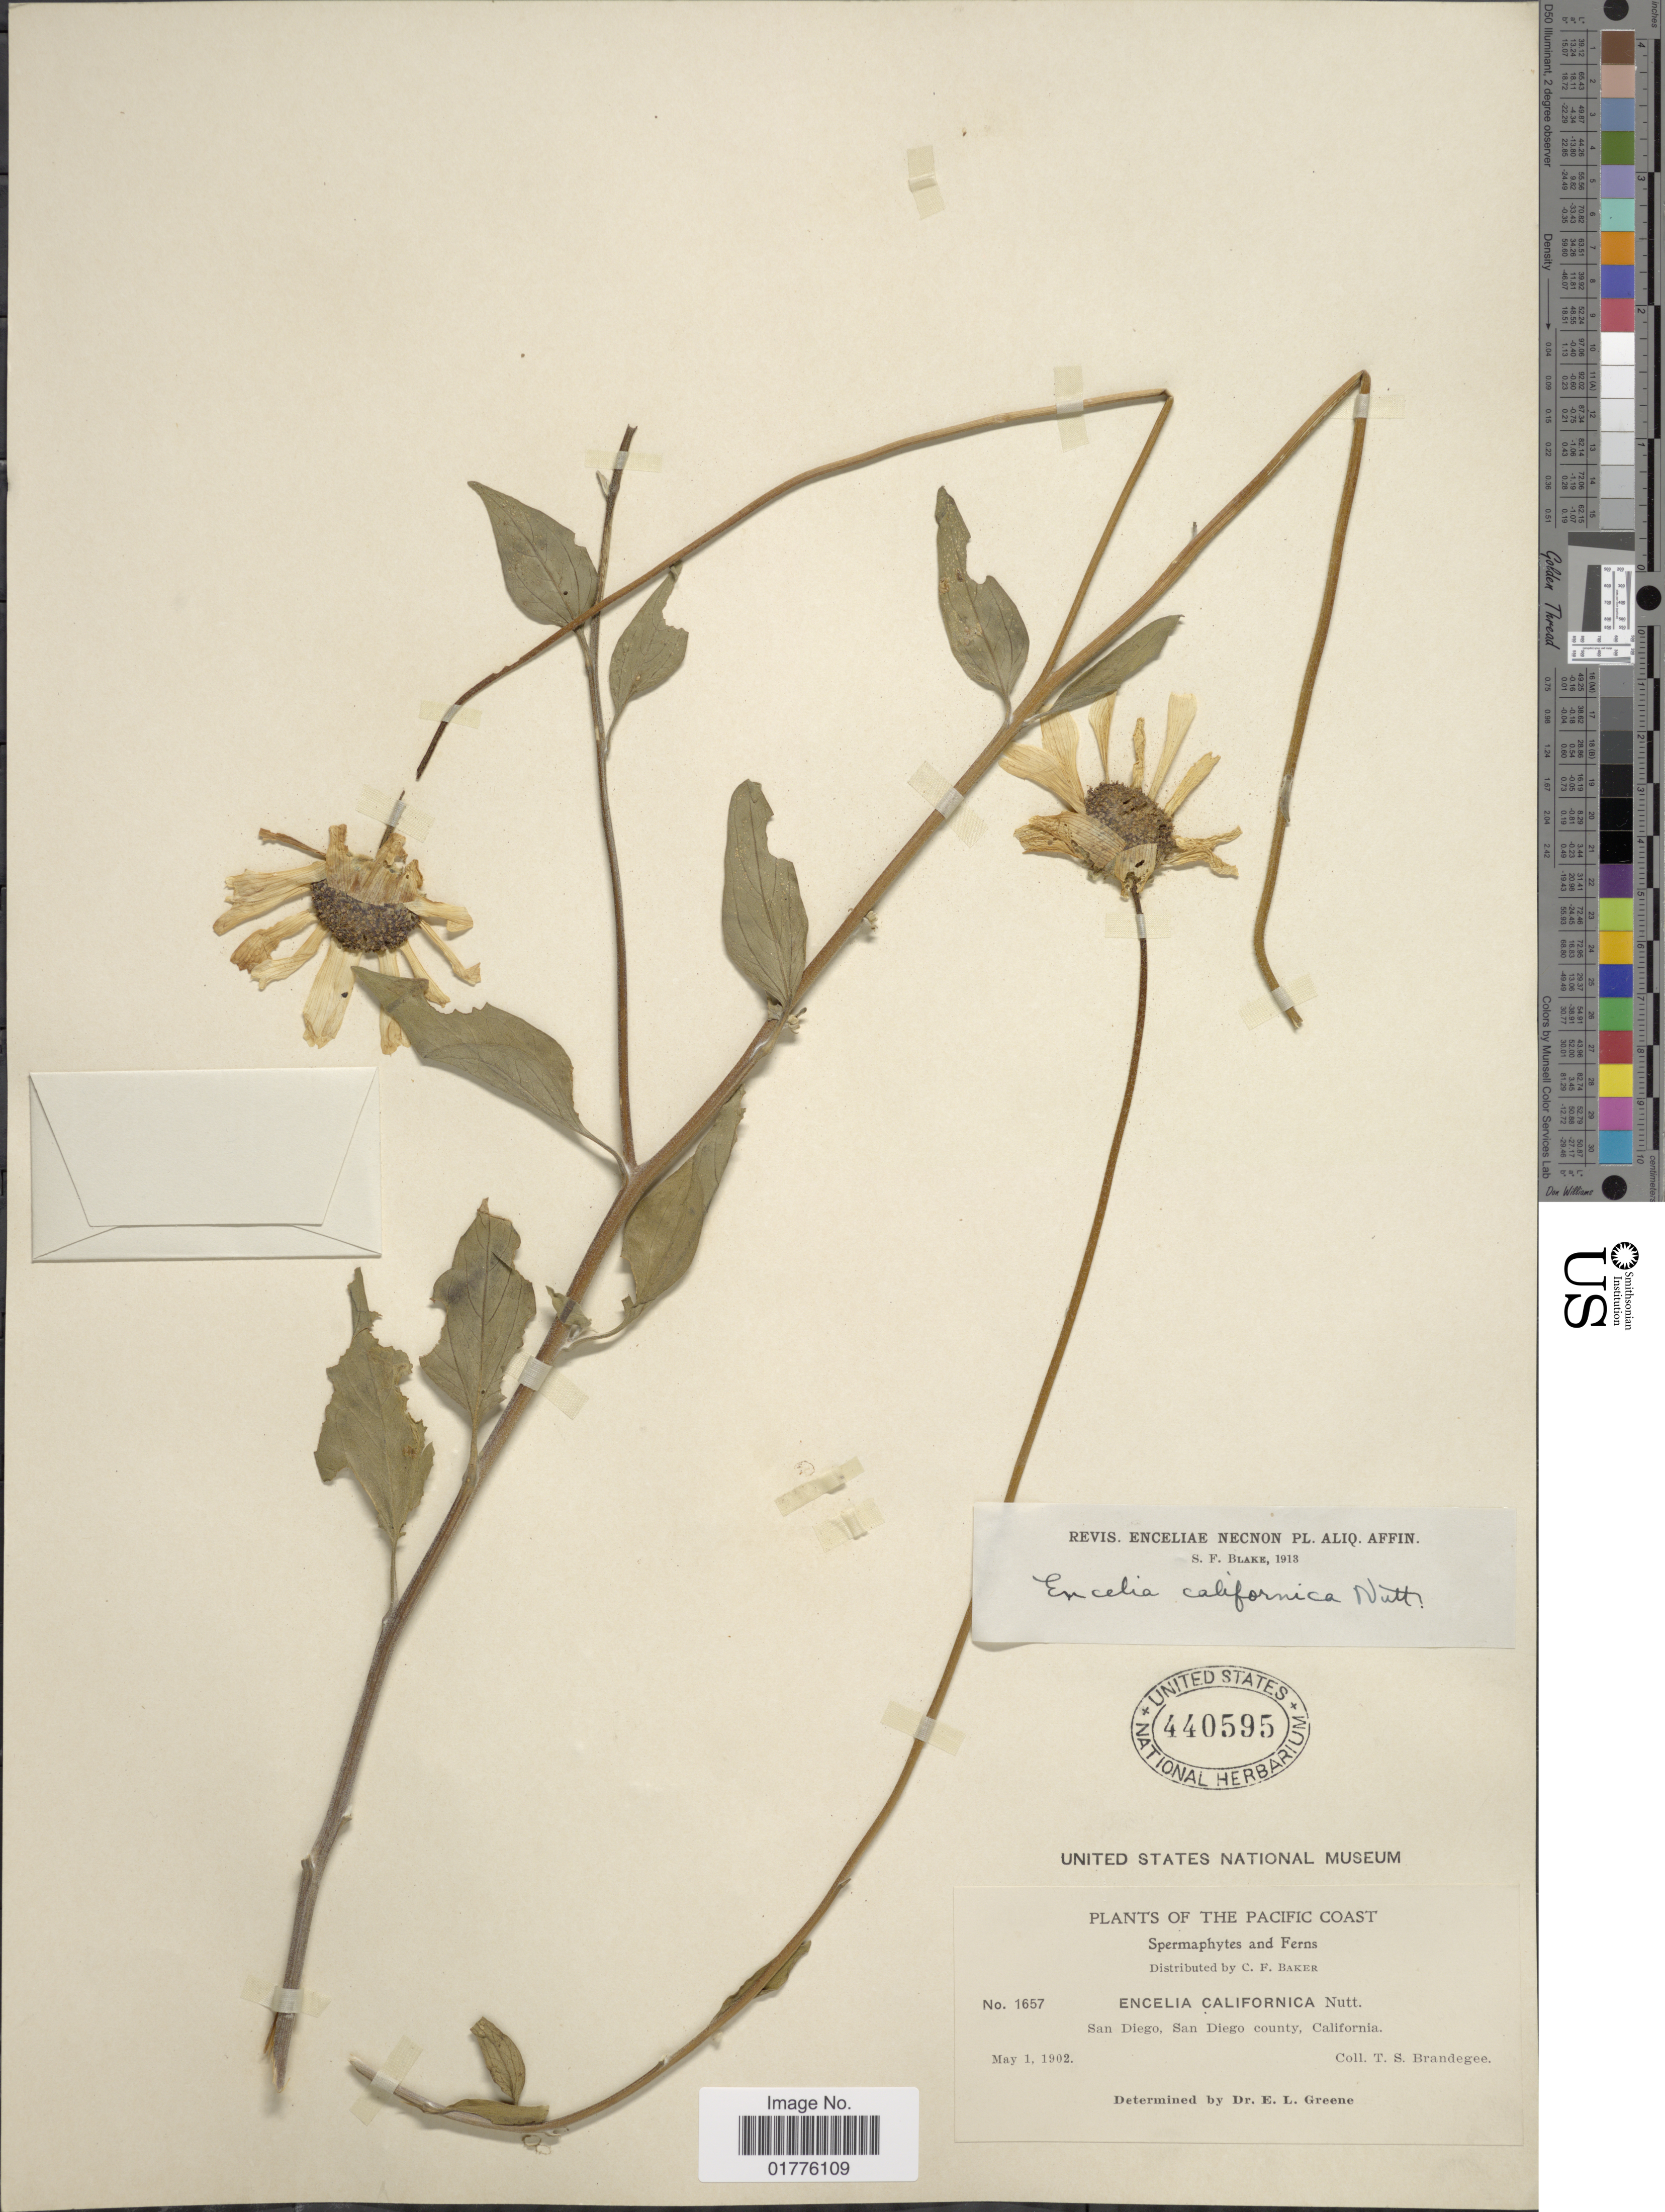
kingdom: Plantae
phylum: Tracheophyta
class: Magnoliopsida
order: Asterales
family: Asteraceae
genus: Encelia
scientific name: Encelia californica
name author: Nutt.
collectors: T. S. Brandegee (herbarium)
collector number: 1657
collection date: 1902-05-01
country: United States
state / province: California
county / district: San Diego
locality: San Diego, San Diego county, California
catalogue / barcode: US 440595